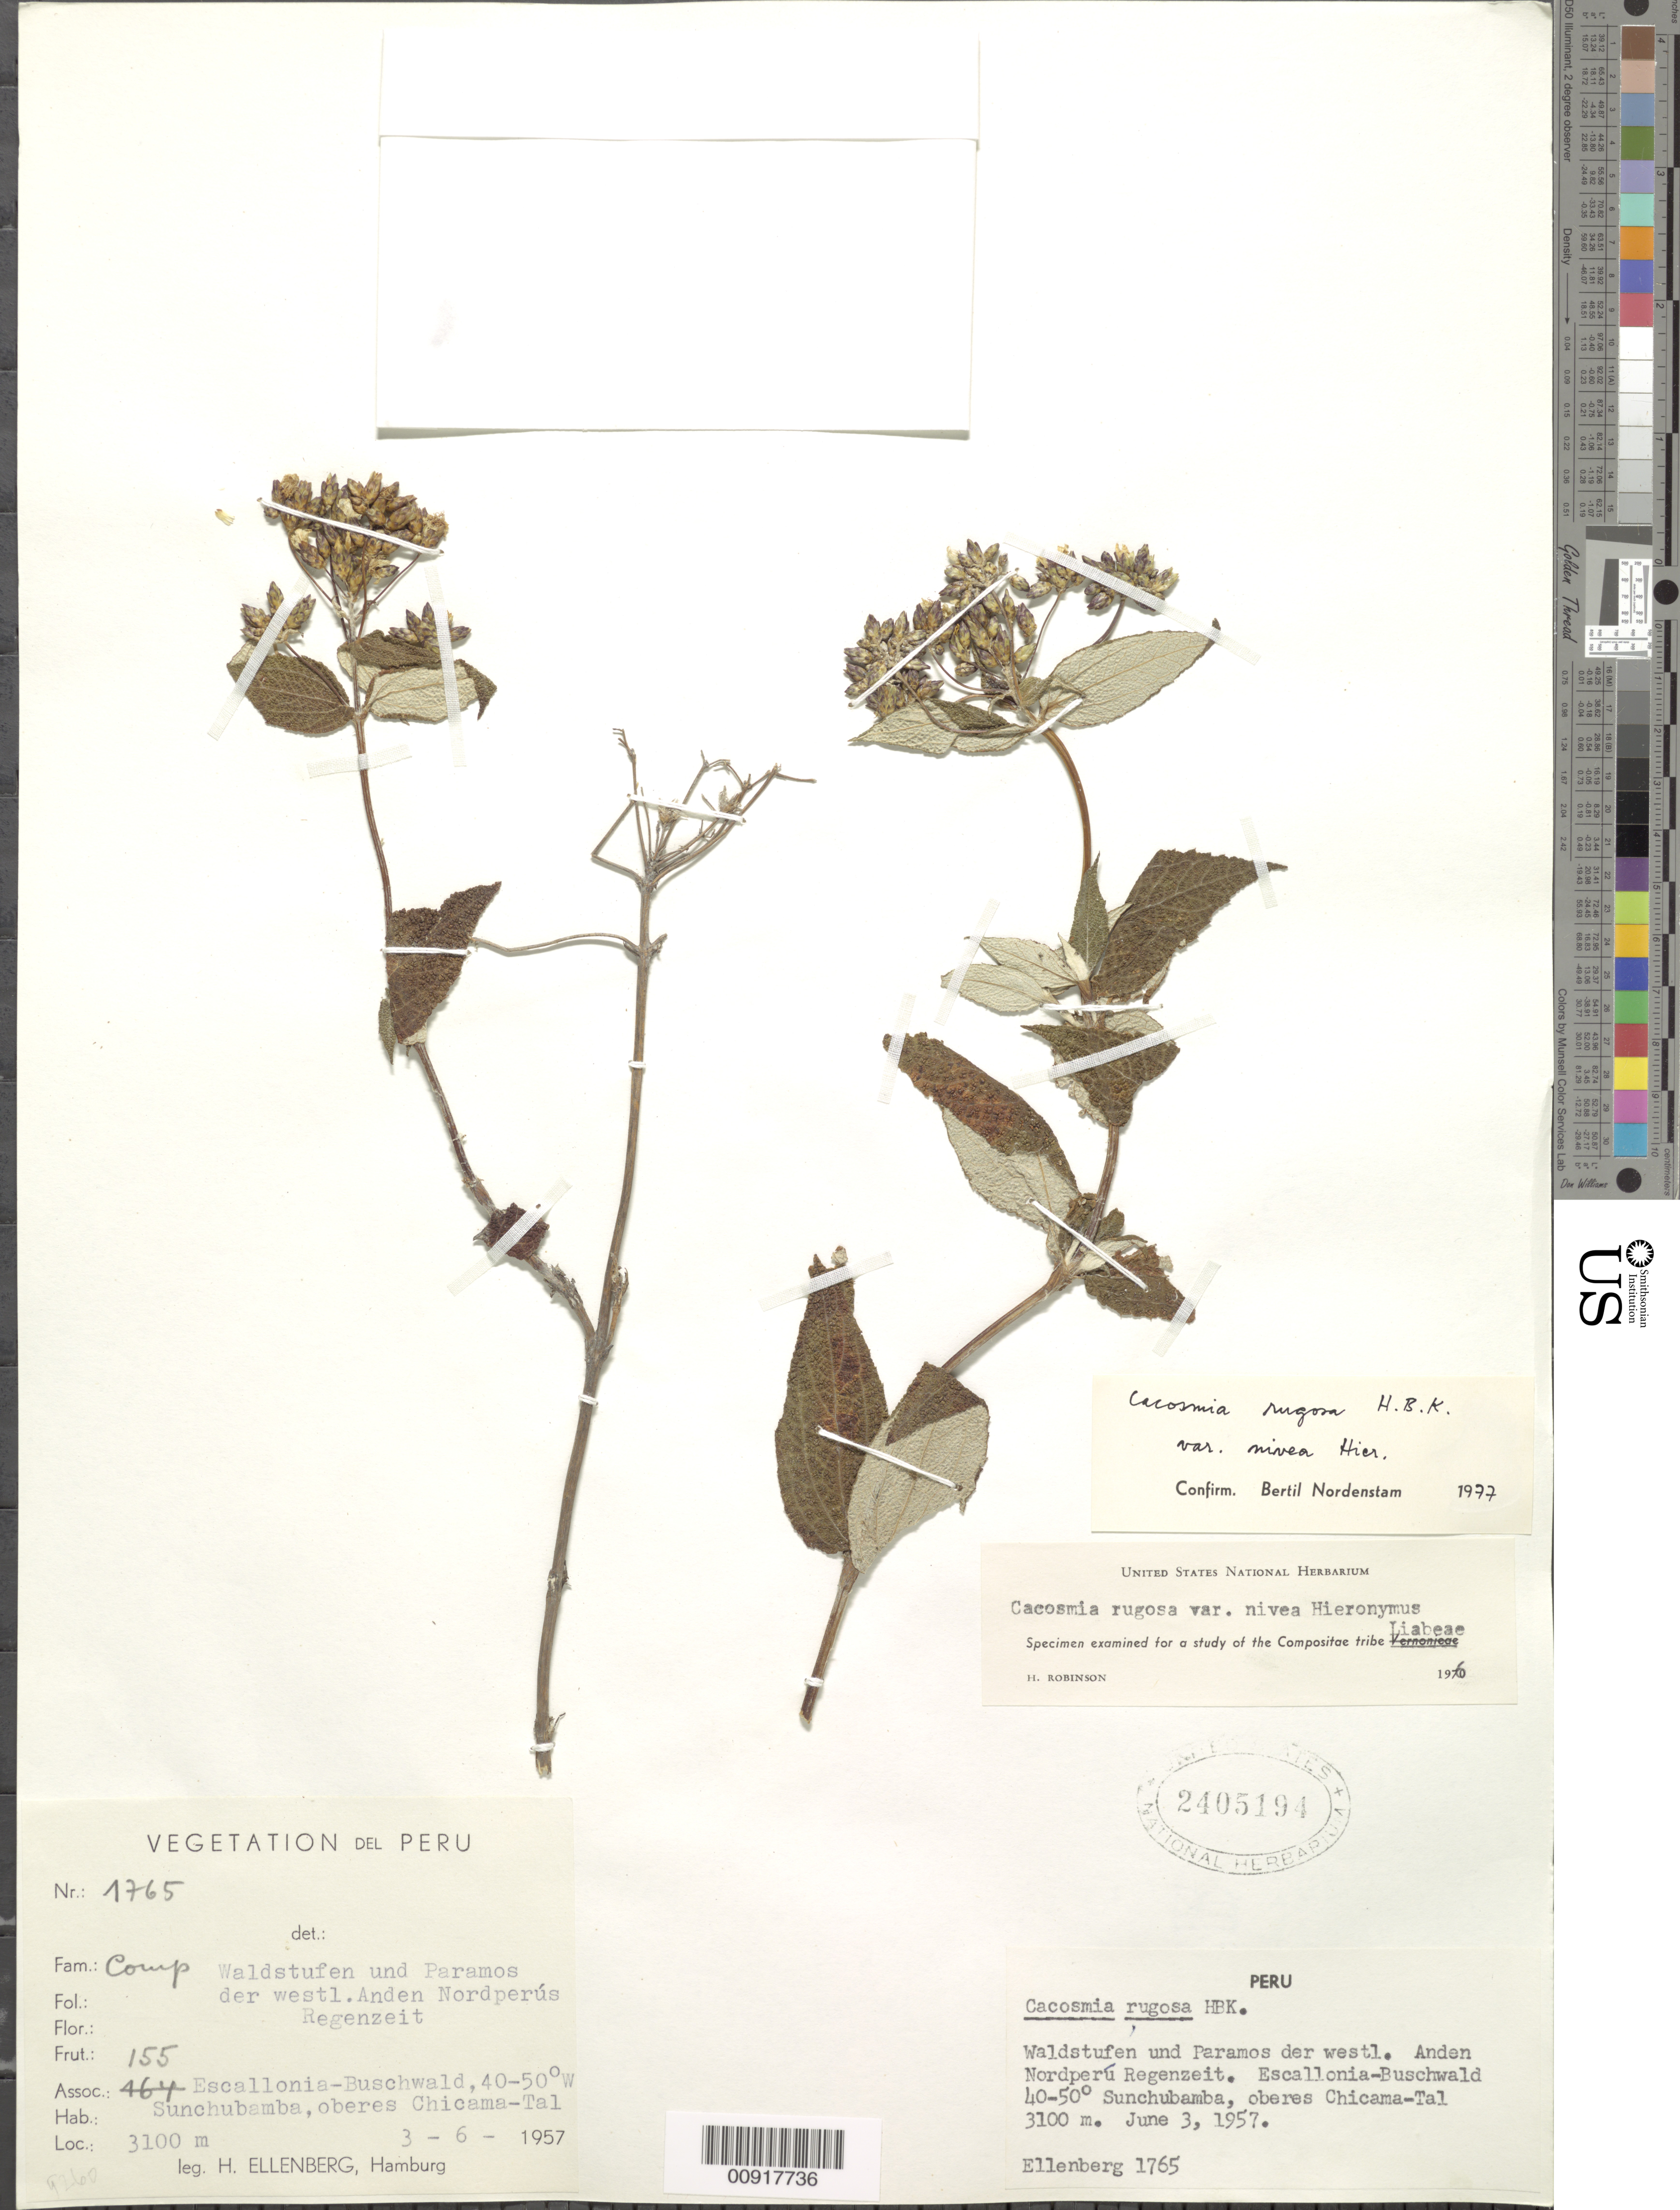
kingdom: Plantae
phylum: Tracheophyta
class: Magnoliopsida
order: Asterales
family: Asteraceae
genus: Cacosmia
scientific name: Cacosmia rugosa var. nivea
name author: Hieron.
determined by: Nordenstam, R. B.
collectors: H. Ellenberg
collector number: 1765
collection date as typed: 3 June 1957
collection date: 1957-06-03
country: Peru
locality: Anden Nordperú Regenzeit; escallonia-Buschwald 40-50º Sunchubamba, oberes Chicama-Tal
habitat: Waldstufen und paramos der westl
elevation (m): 3100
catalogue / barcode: US 2405194